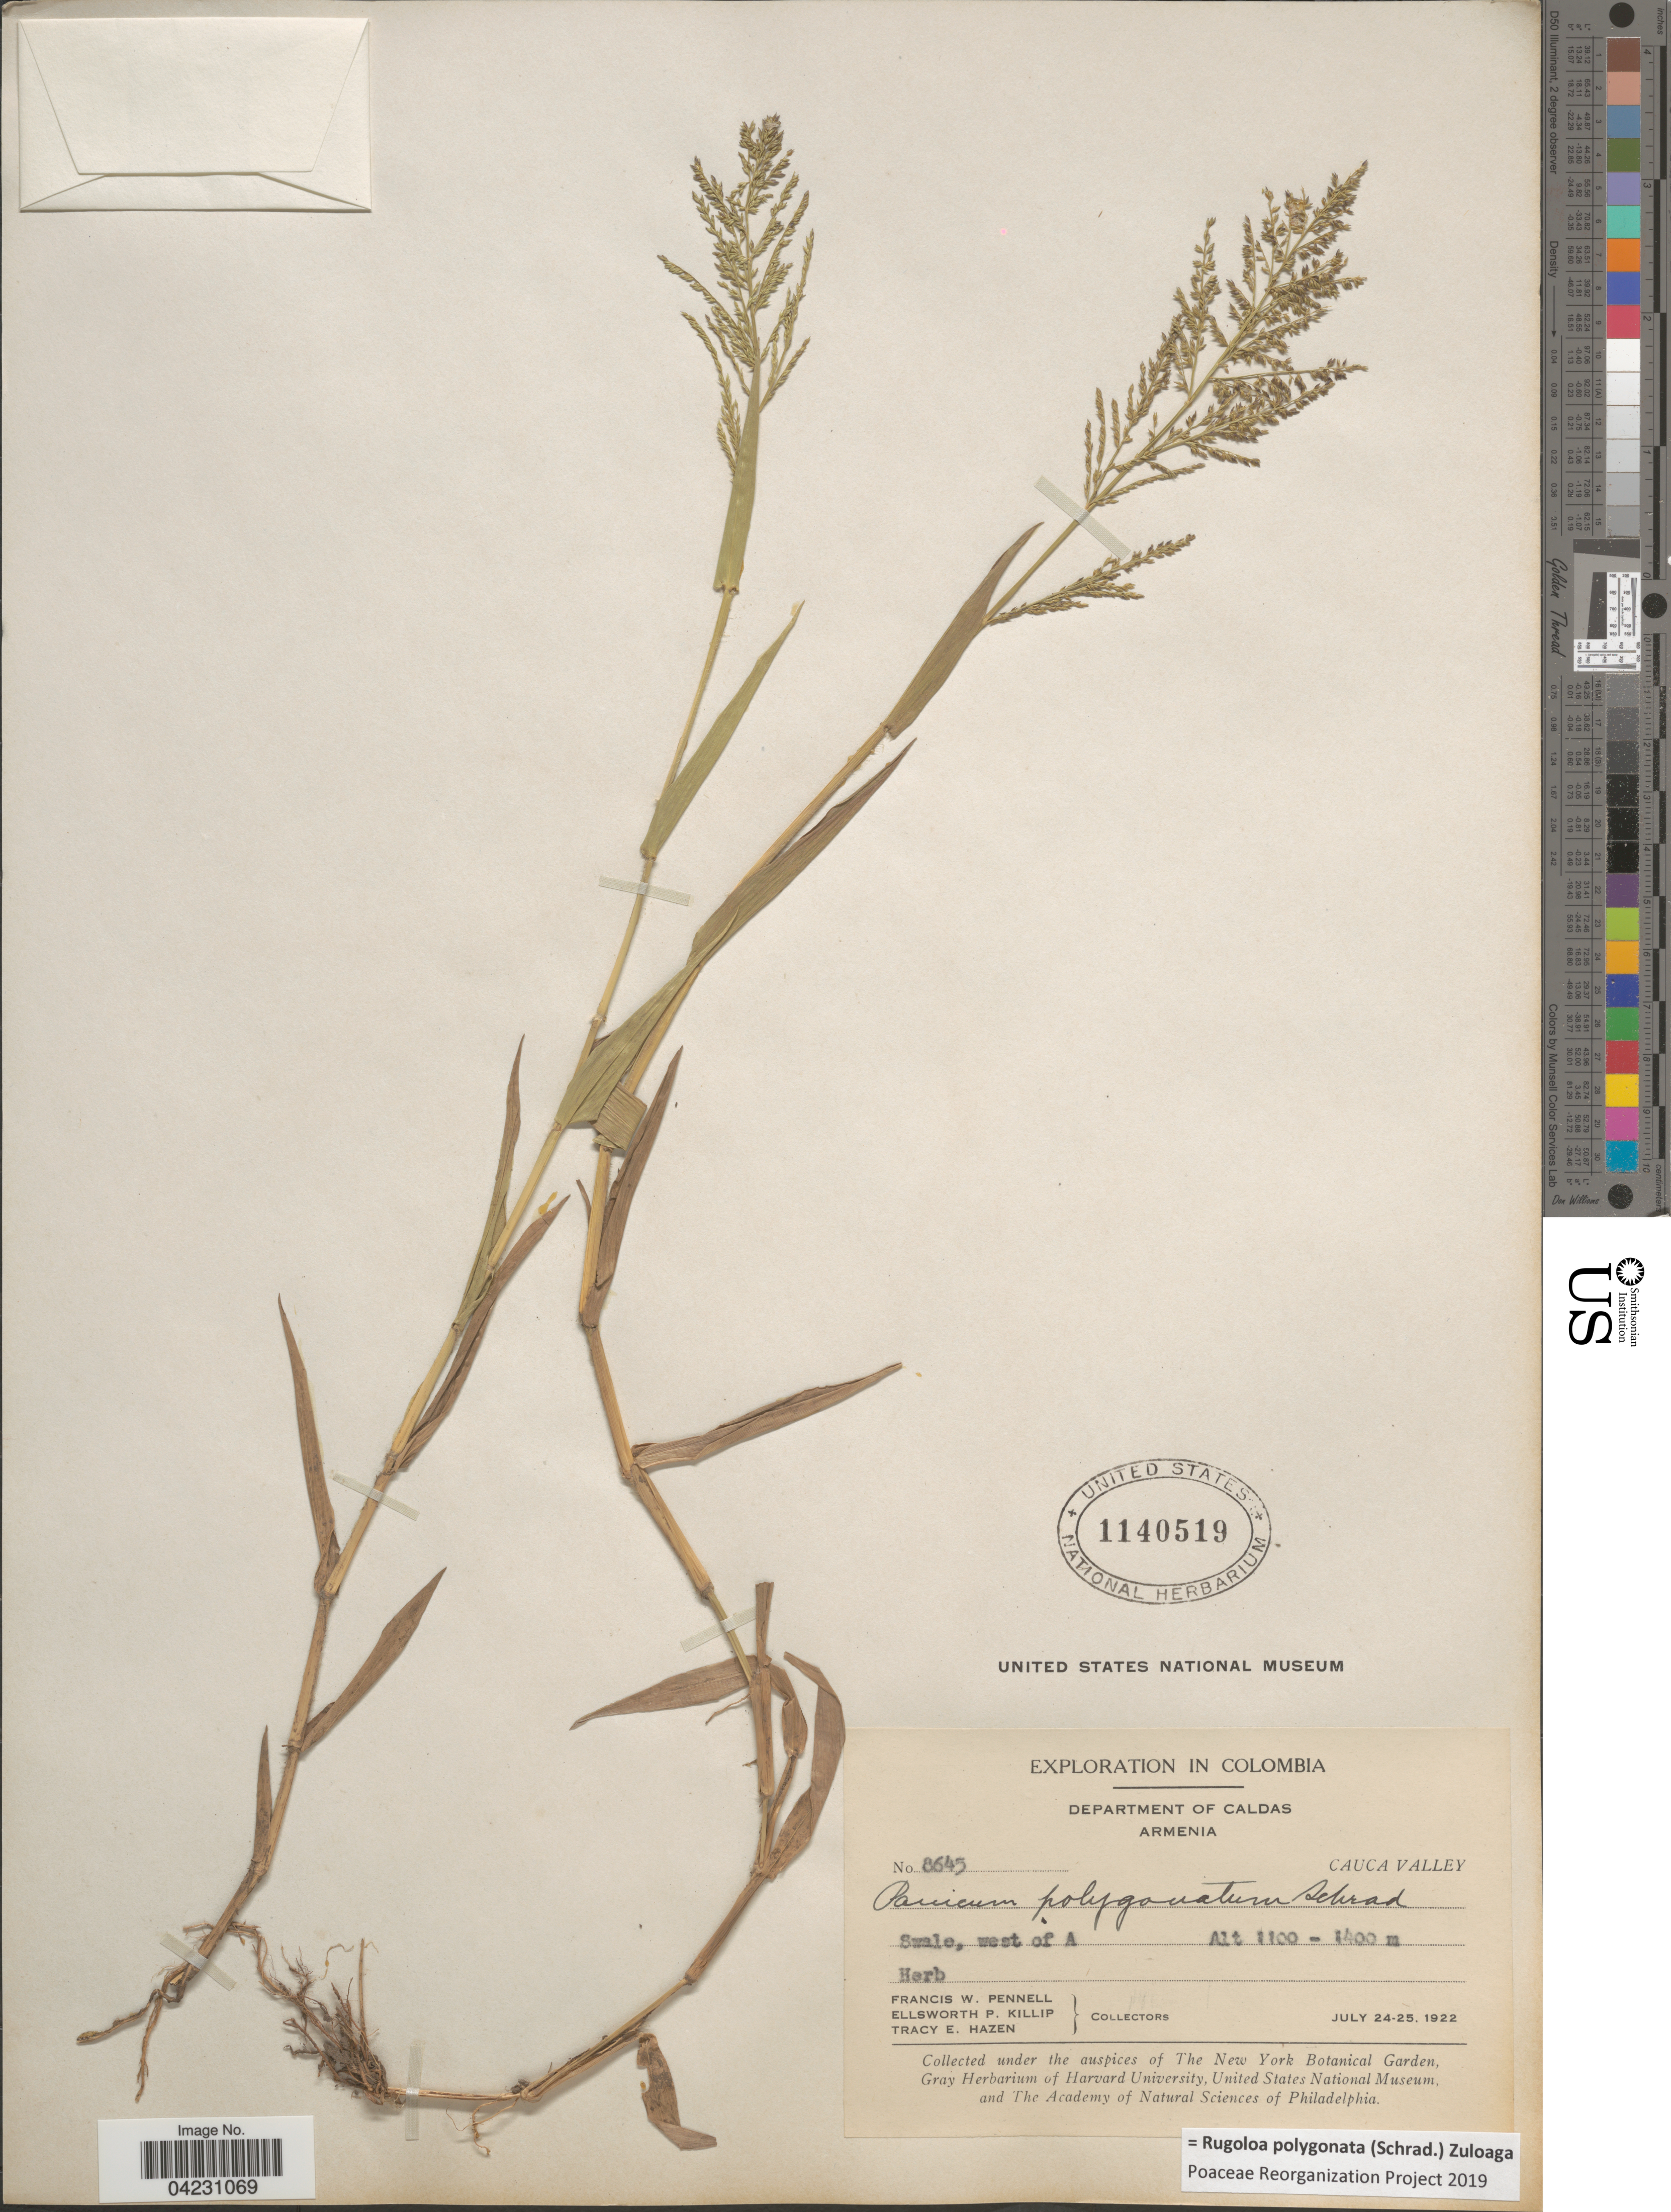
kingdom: Plantae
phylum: Tracheophyta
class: Liliopsida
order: Poales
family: Poaceae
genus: Rugoloa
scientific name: Rugoloa polygonata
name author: (Schrad.) Zuloaga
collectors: F. W. Pennell, E. P. Killip & T. E. Hazen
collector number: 8645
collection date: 1922-07-24/1922-07-25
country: Colombia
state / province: Cauca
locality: Exploration in Colombia. Department of Caldas. Armenia. Cauca Valley. Swale, west of A.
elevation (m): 1100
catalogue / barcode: US 1140519